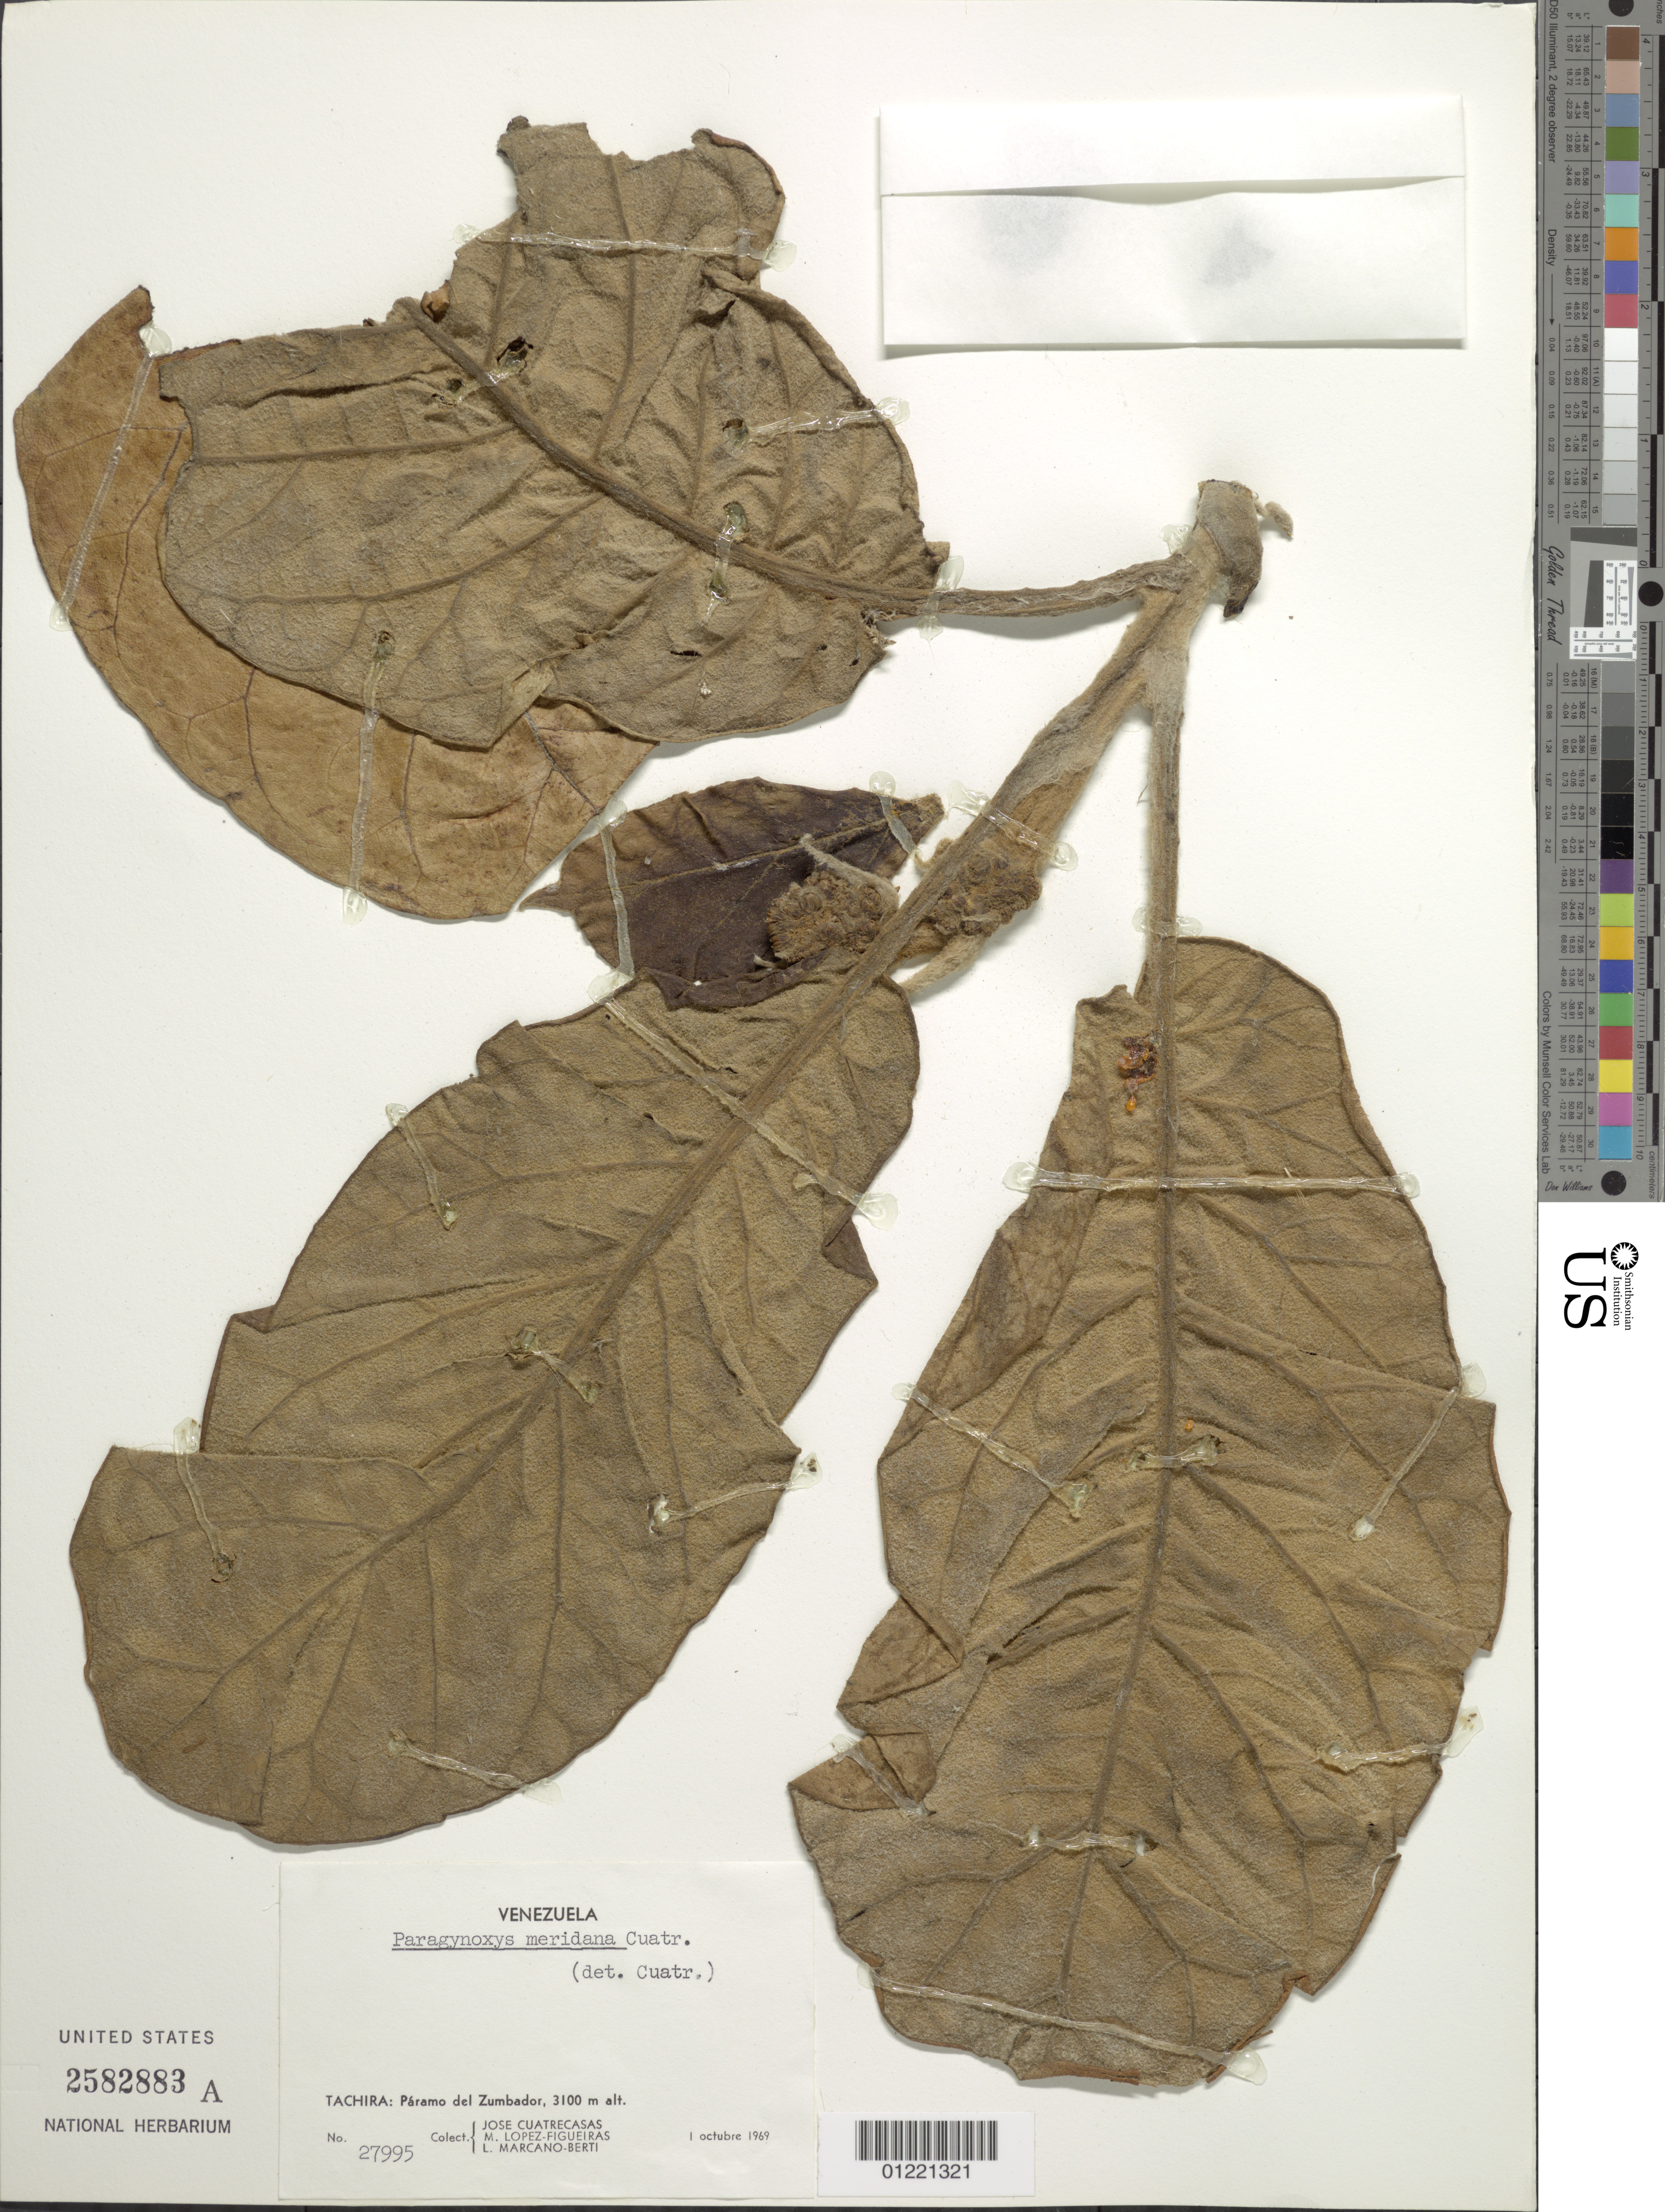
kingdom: Plantae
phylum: Tracheophyta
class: Magnoliopsida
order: Asterales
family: Asteraceae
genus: Paragynoxys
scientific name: Paragynoxys meridana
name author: (Cuatrec.) Cuatrec.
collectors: J. Cuatrecasas, M. López Figueiras & L. Marcano-Berti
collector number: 27995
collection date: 1969-10-01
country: Venezuela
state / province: Táchira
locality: Páramo del Zumbador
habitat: paramo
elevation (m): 3100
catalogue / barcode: US 2582883A